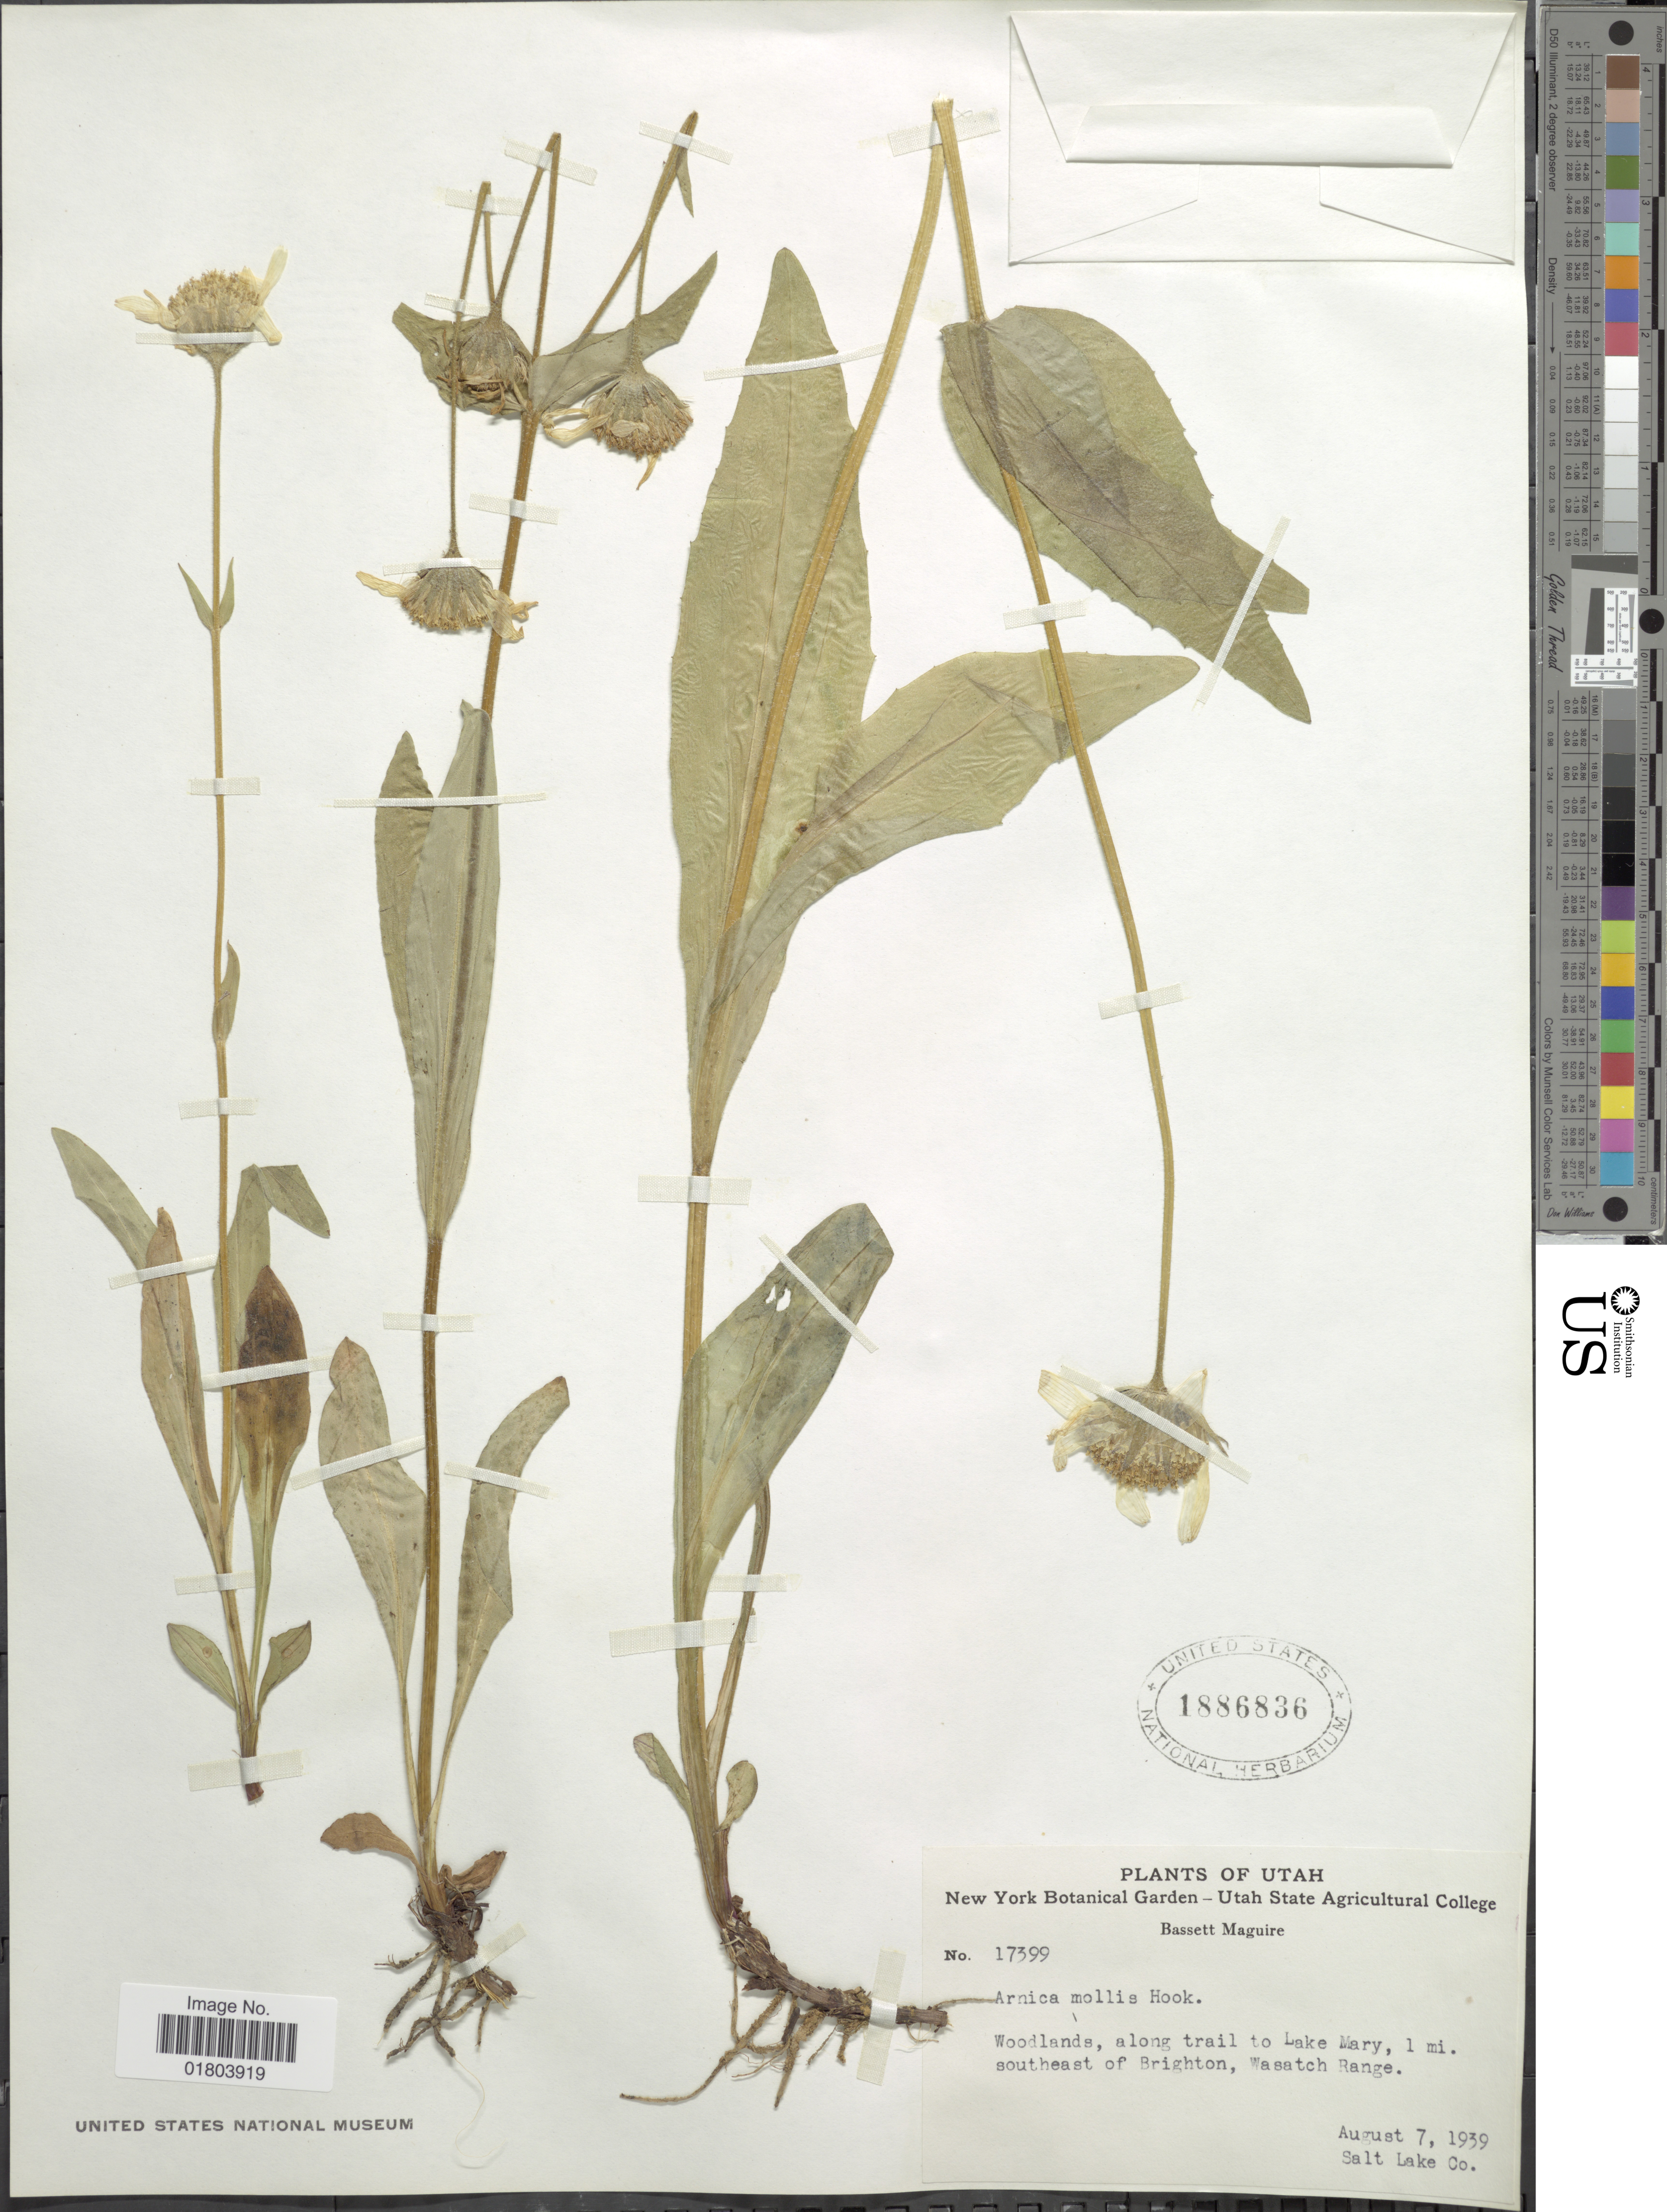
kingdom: Plantae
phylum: Tracheophyta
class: Magnoliopsida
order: Asterales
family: Asteraceae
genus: Arnica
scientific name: Arnica mollis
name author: Hook.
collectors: B. Maguire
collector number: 17399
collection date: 1939-08-07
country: United States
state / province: Utah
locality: Woodlands, along trail to Lake Mary, 1 mi southeast of Brighton, Wasatch Range, Salt Lake County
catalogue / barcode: US 1886836